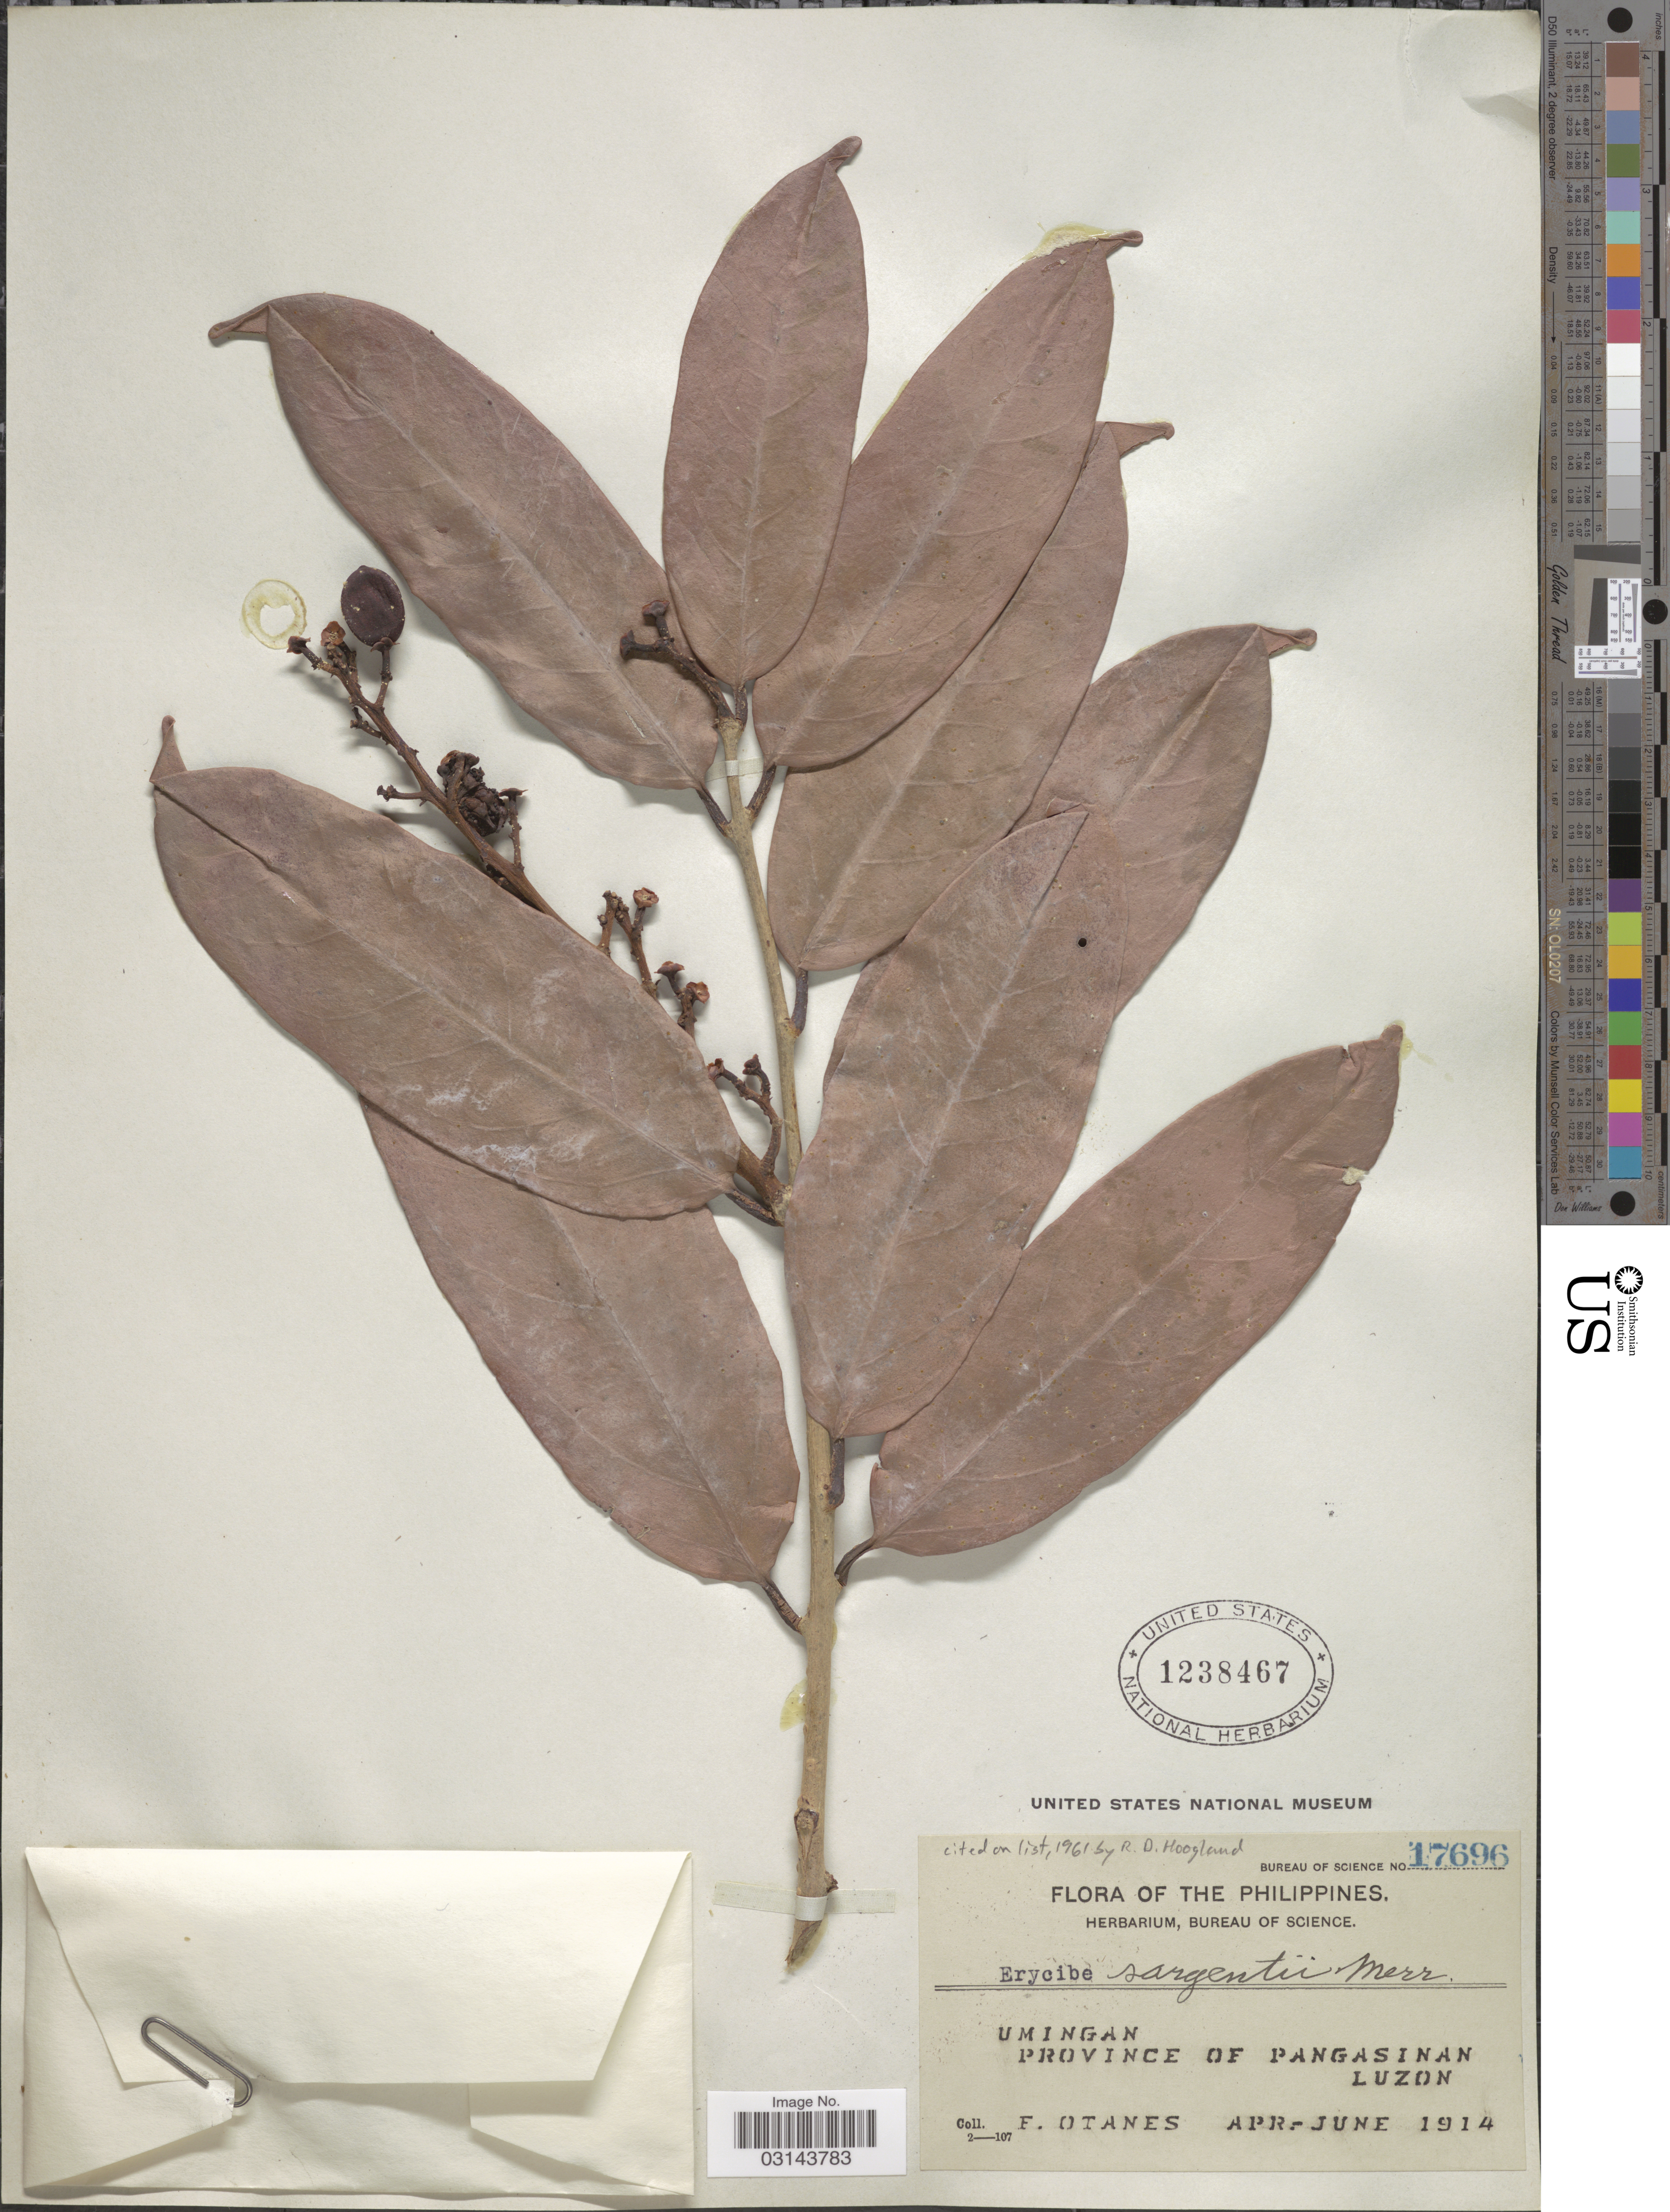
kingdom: Plantae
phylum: Tracheophyta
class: Magnoliopsida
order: Solanales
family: Convolvulaceae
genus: Erycibe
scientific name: Erycibe sargentii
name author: Merr.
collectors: F. Q. Otanes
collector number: Bureau of Science 17696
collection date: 1914-04/1914-06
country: Philippines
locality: Umingan. Province of Pangasinan Luzon.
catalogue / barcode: US 1238467